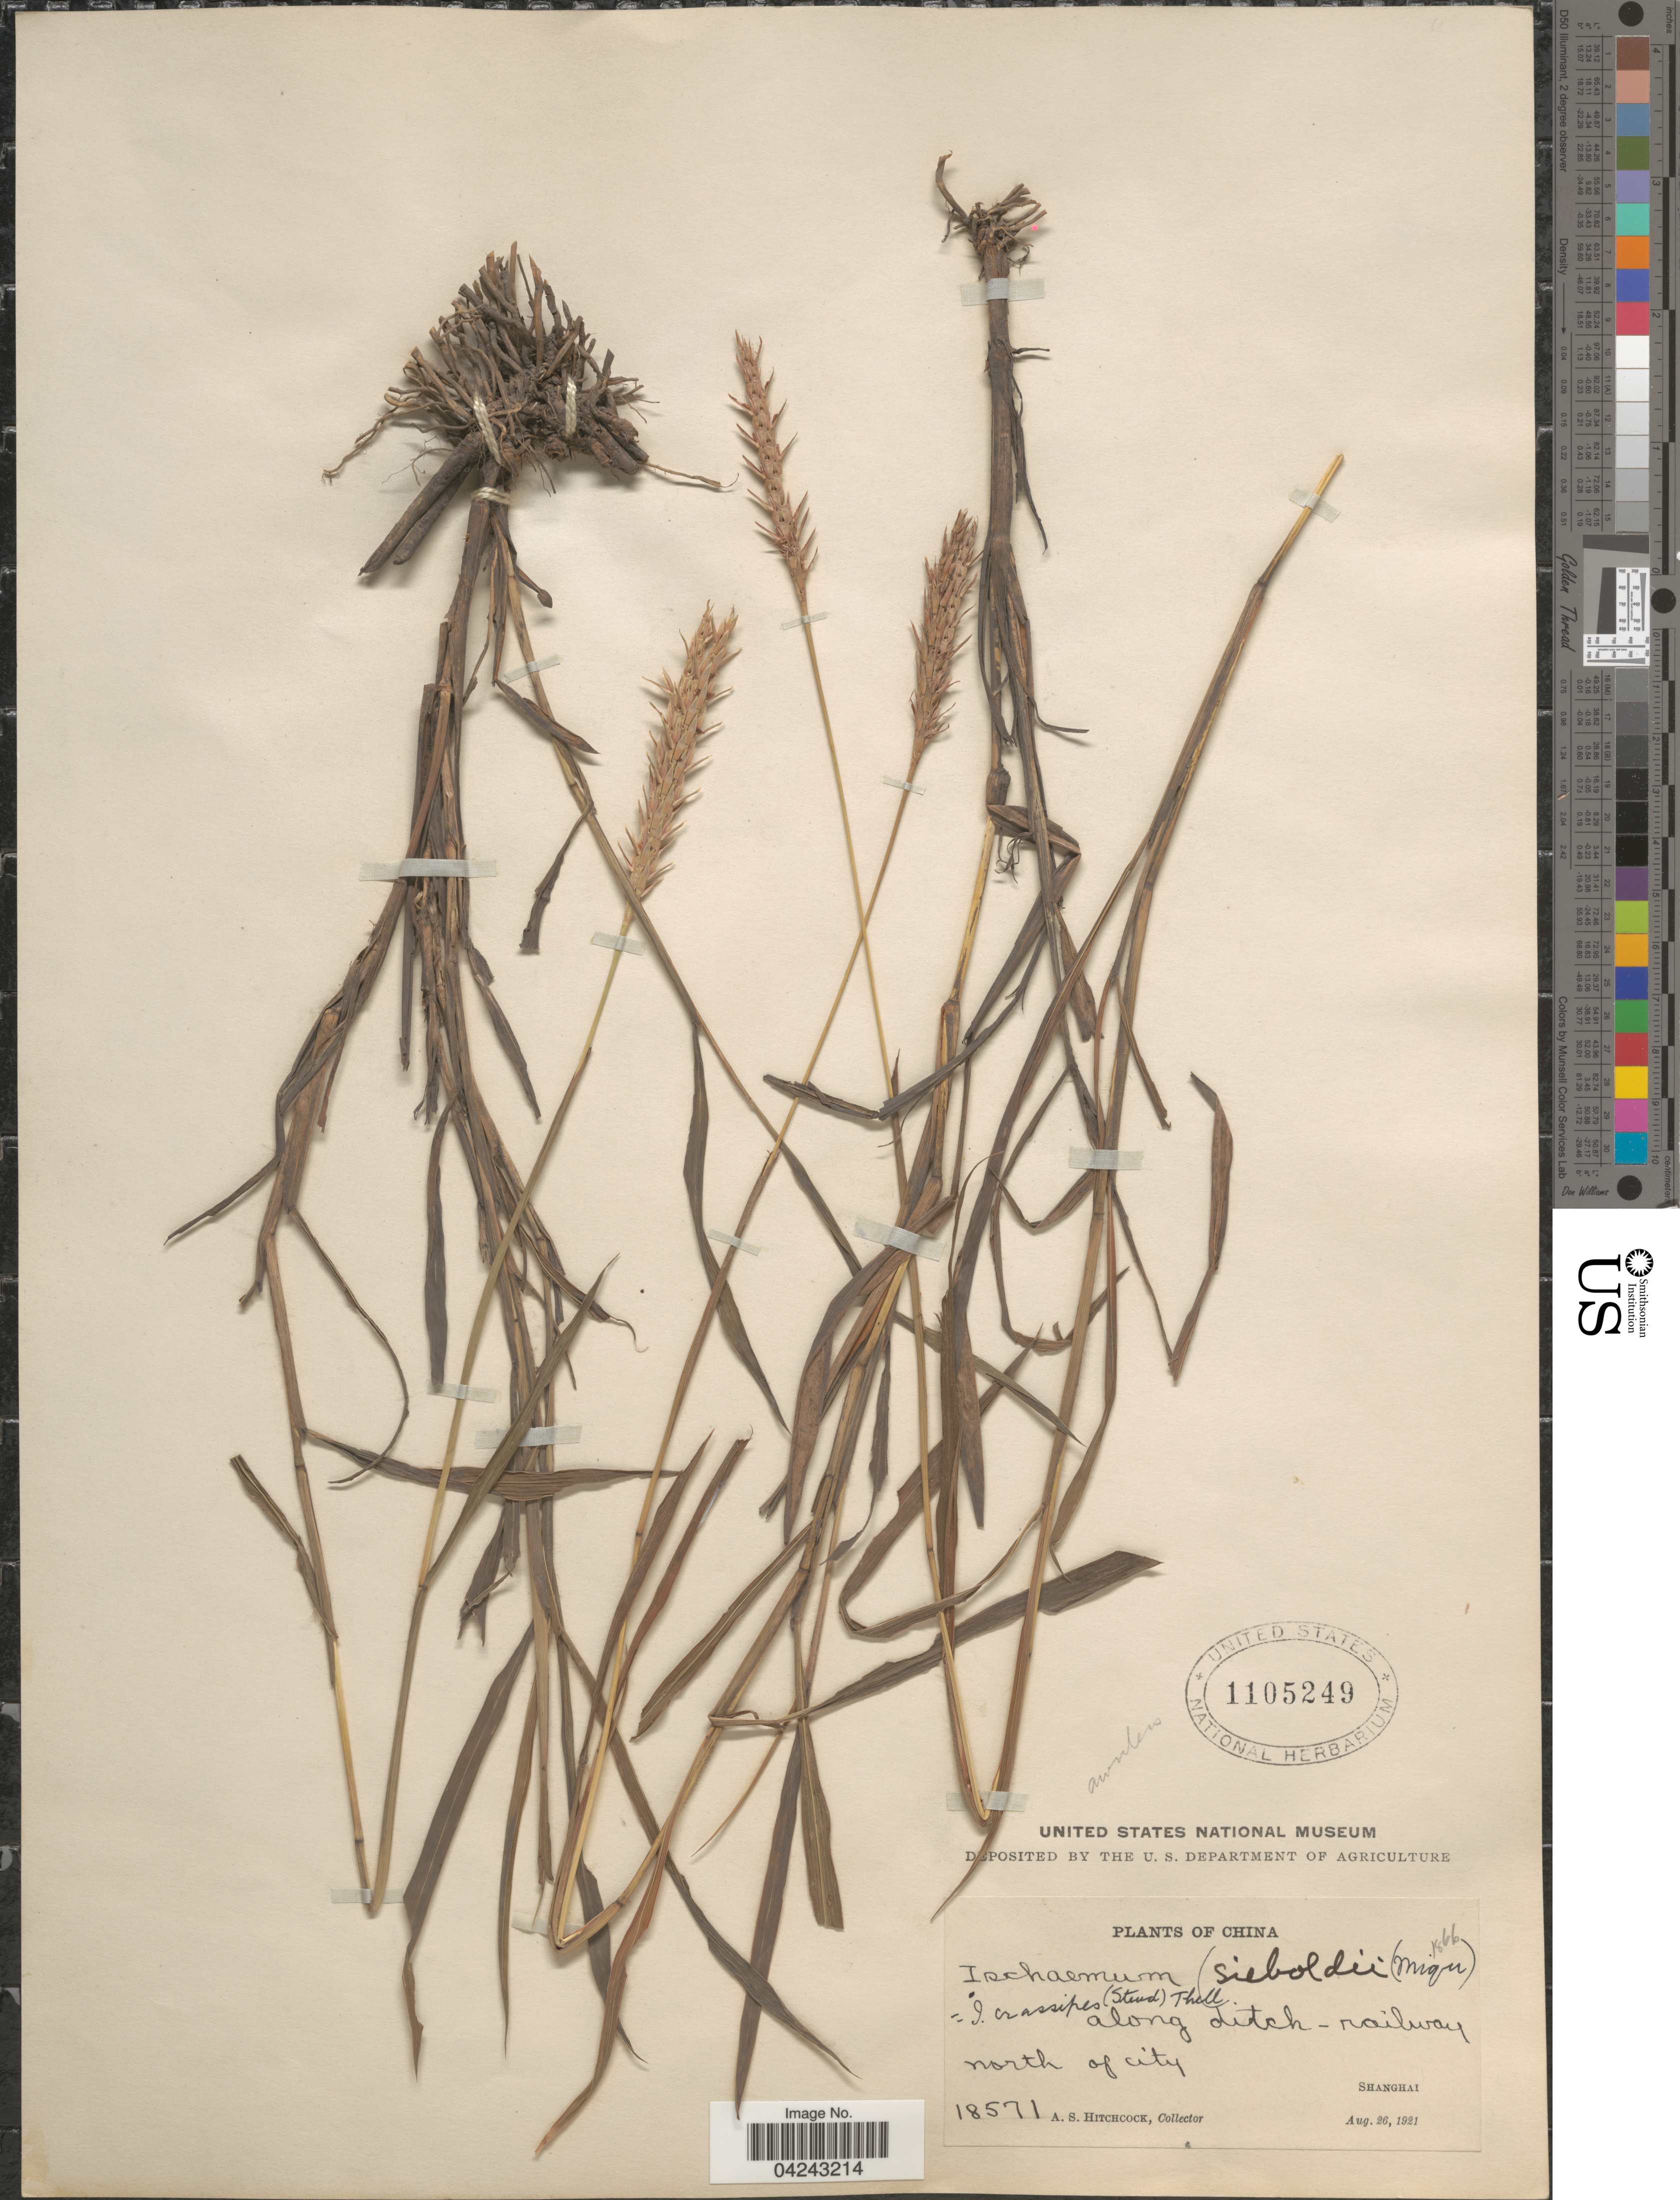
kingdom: Plantae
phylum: Tracheophyta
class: Liliopsida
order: Poales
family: Poaceae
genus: Ischaemum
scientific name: Ischaemum aristatum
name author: L.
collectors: A. S. Hitchcock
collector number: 18571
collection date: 1921-08-26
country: China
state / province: Shanghai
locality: Along ditch - railway north of city. Shanghai.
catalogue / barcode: US 1105249